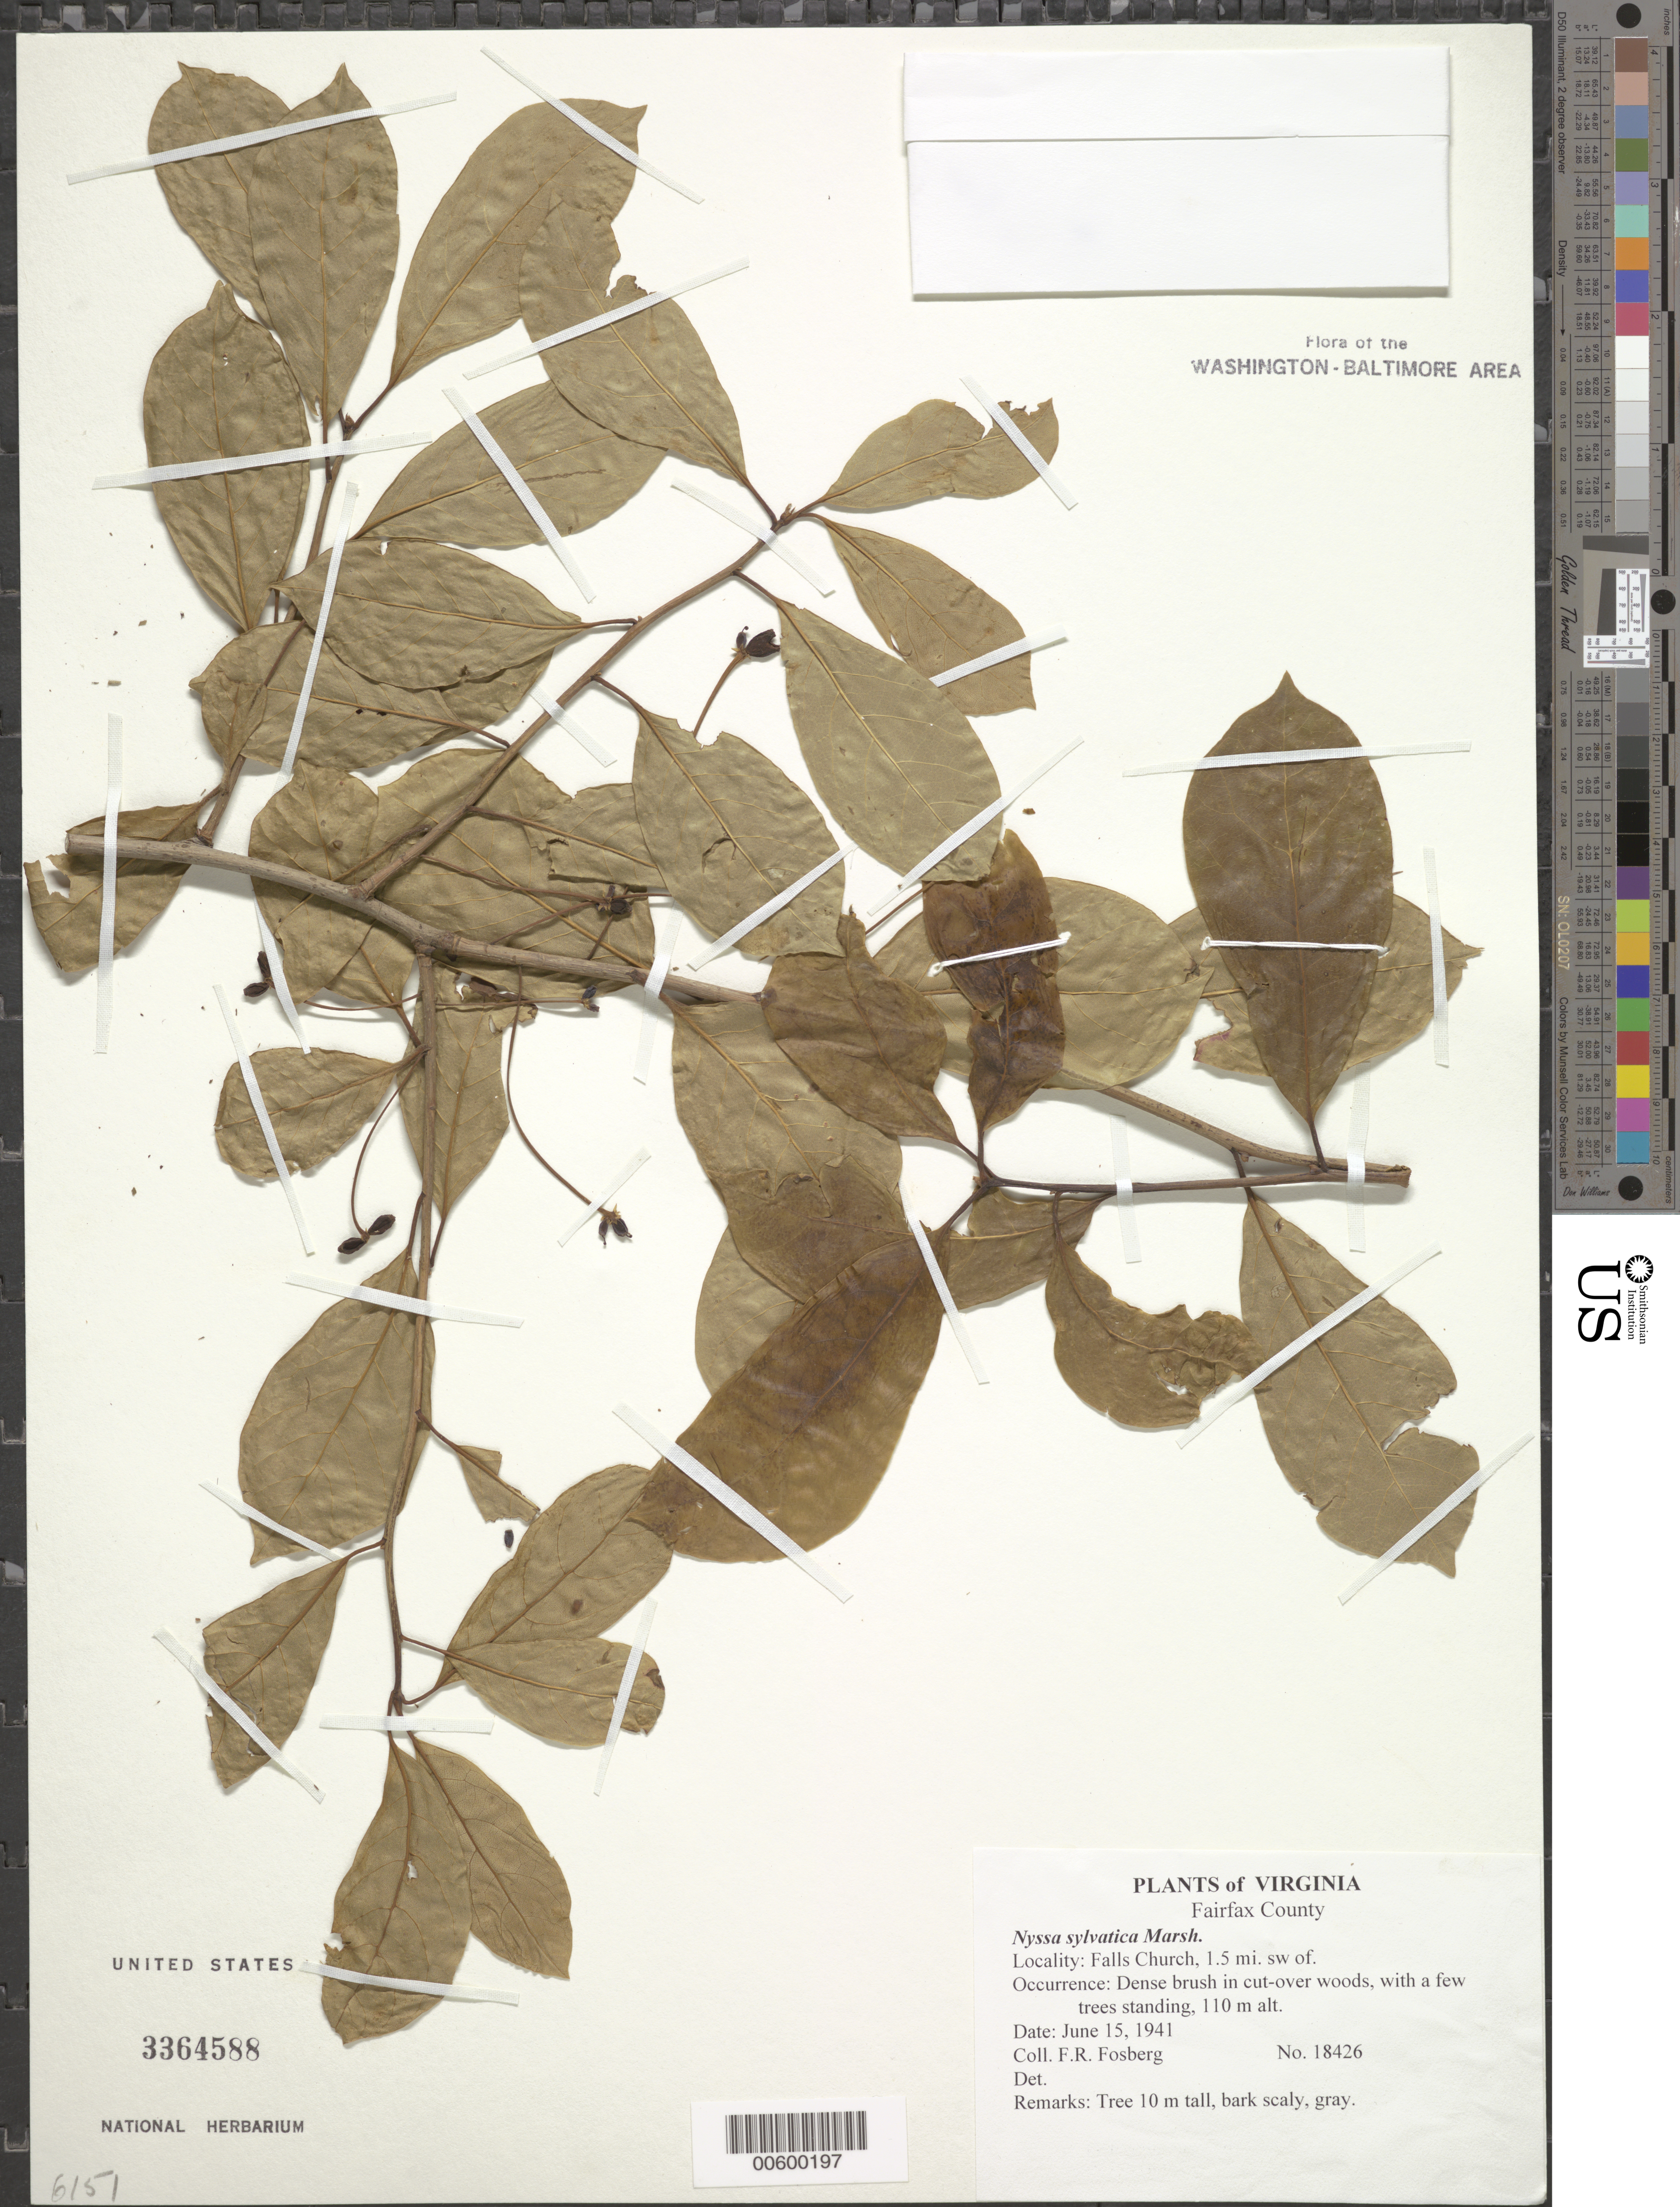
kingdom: Plantae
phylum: Tracheophyta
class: Magnoliopsida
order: Cornales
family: Nyssaceae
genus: Nyssa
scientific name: Nyssa sylvatica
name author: Marshall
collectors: F. R. Fosberg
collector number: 18426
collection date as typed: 15 Jun 1941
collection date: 1941-06-15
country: United States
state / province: Virginia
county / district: Fairfax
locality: Falls Church, 1.5 mi. SW of.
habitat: Dense brush in cut-over woods, with a few trees standing, 110 m alt.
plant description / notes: Common name: Black Gum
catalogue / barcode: US 3364588